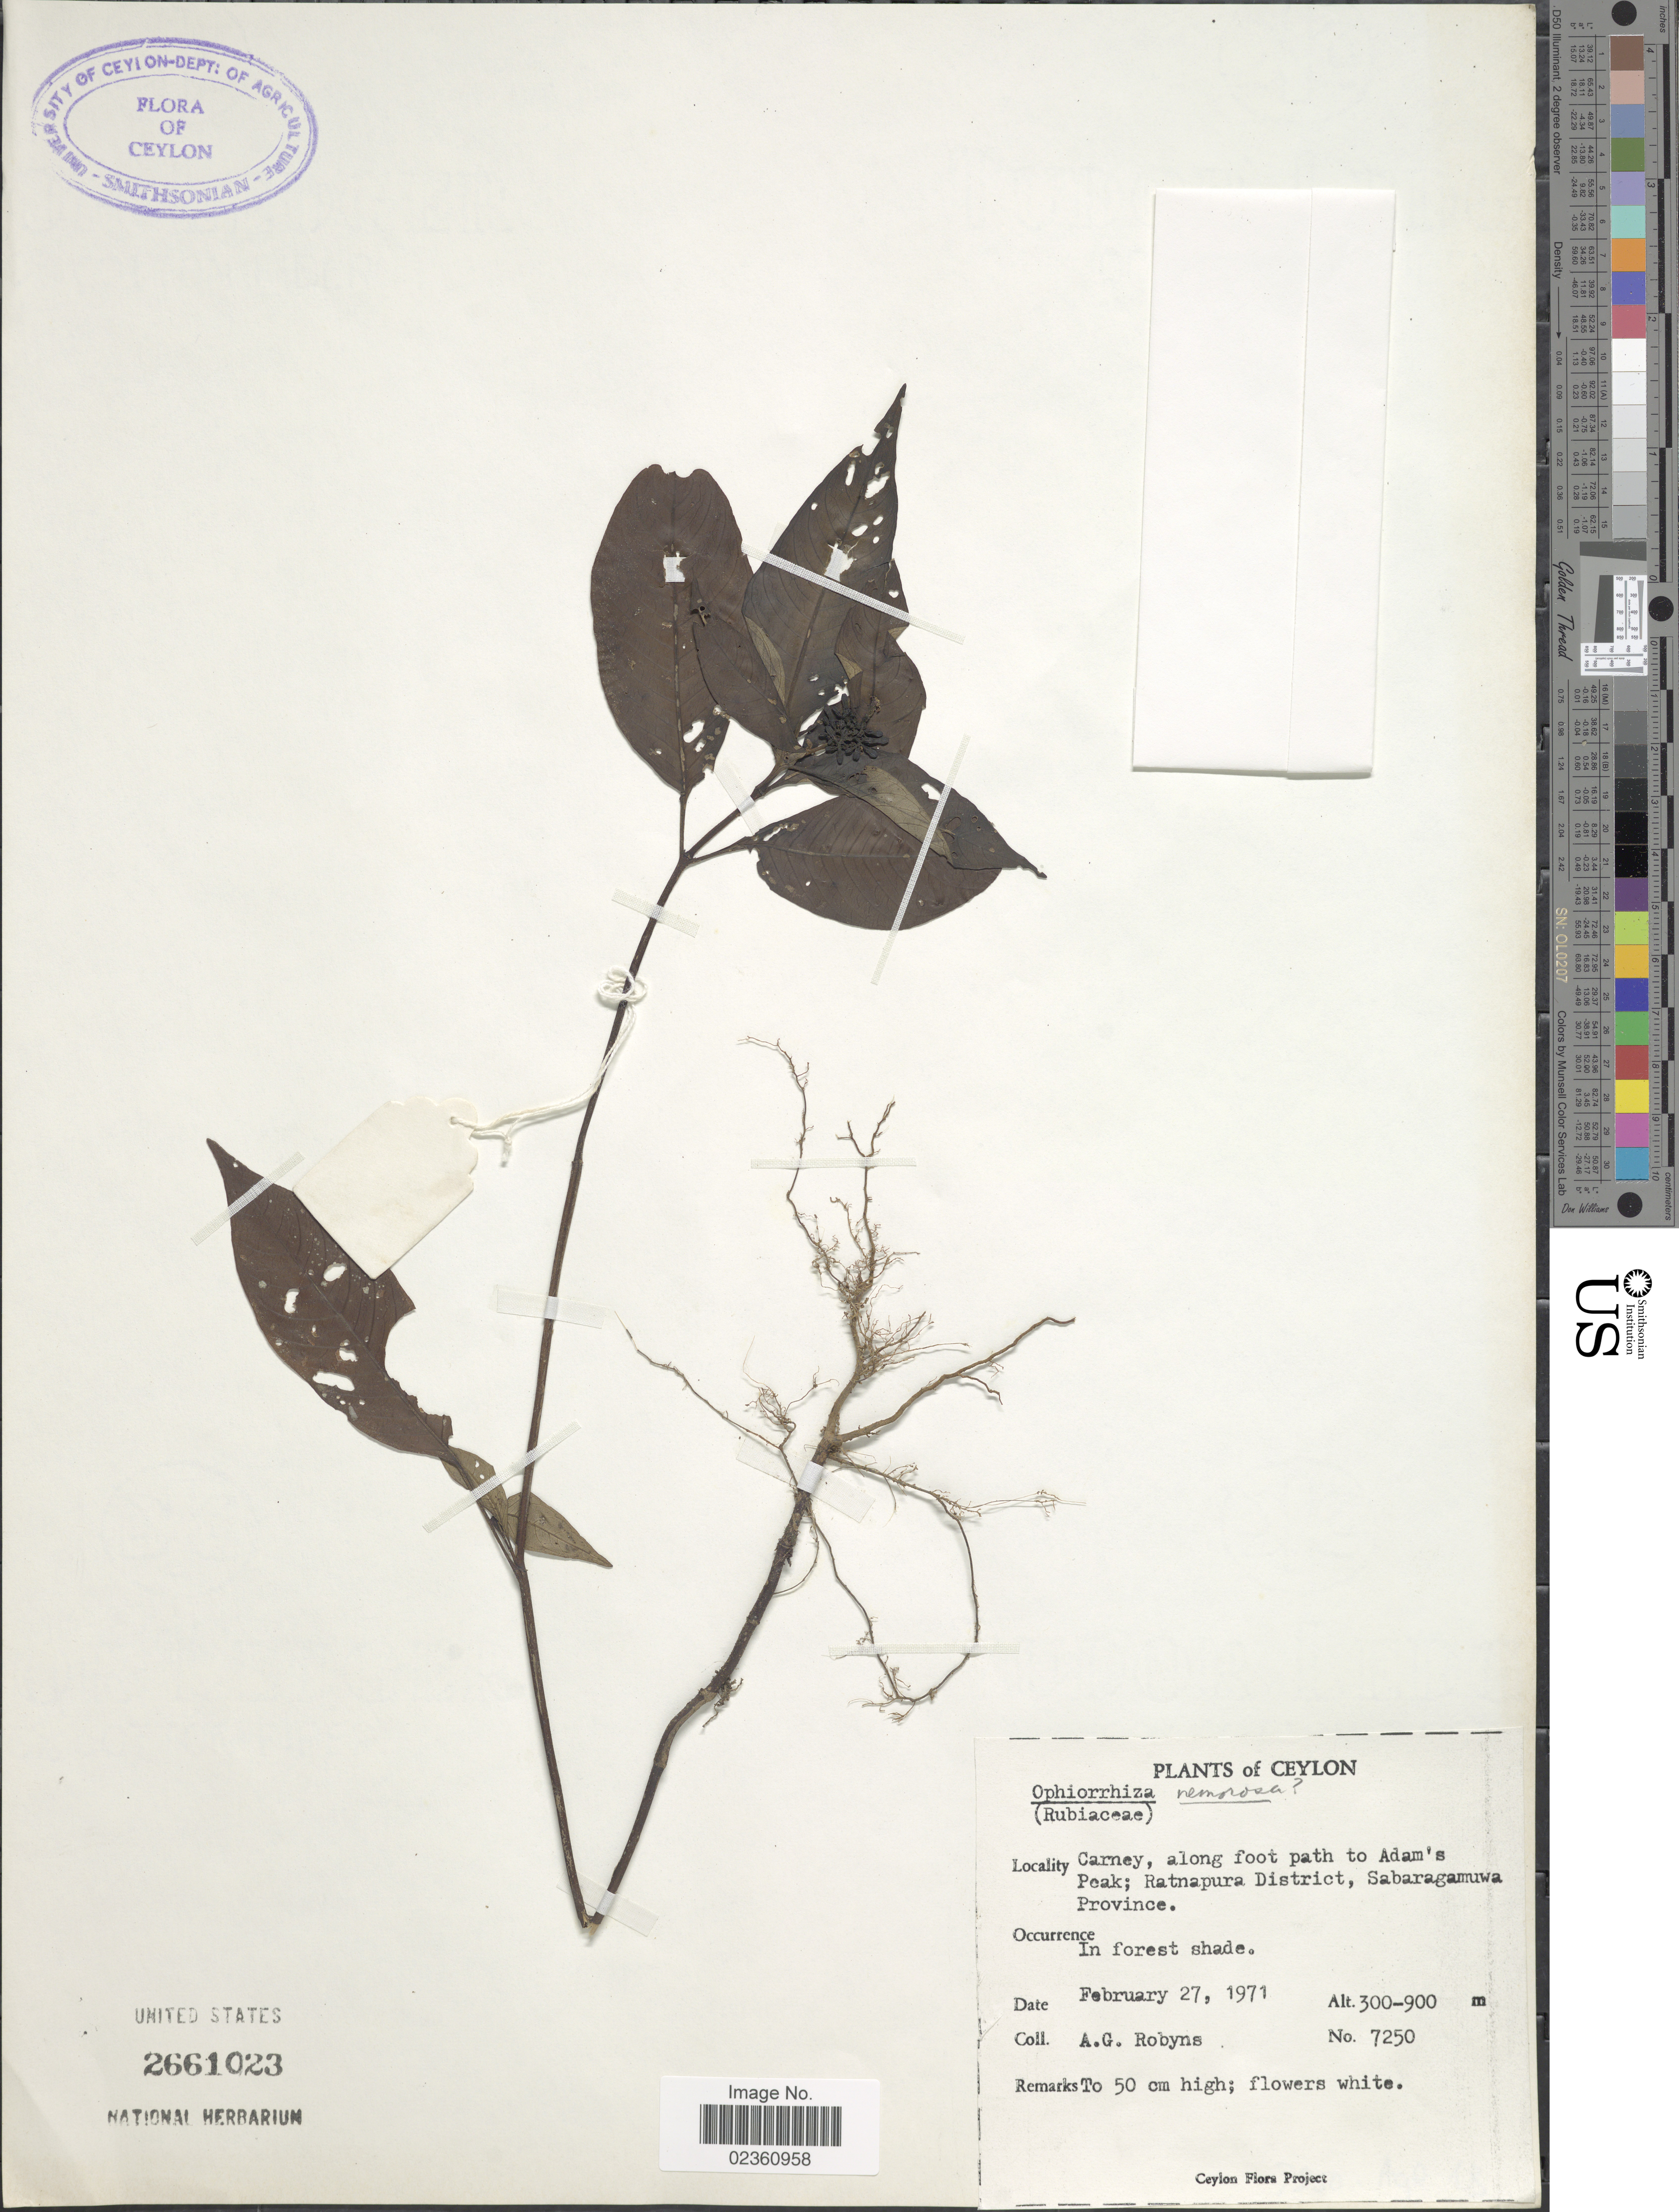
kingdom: Plantae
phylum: Tracheophyta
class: Magnoliopsida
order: Gentianales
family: Rubiaceae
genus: Ophiorrhiza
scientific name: Ophiorrhiza nemorosa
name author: Thwaites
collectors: A. Robyns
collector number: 7250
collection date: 1971-02-27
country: Sri Lanka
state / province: Sabaragamuwa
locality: Ceylon, Carney, along foot path to Adam's Peak; Ratnapura District, In forest shade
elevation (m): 300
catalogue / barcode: US 2661023